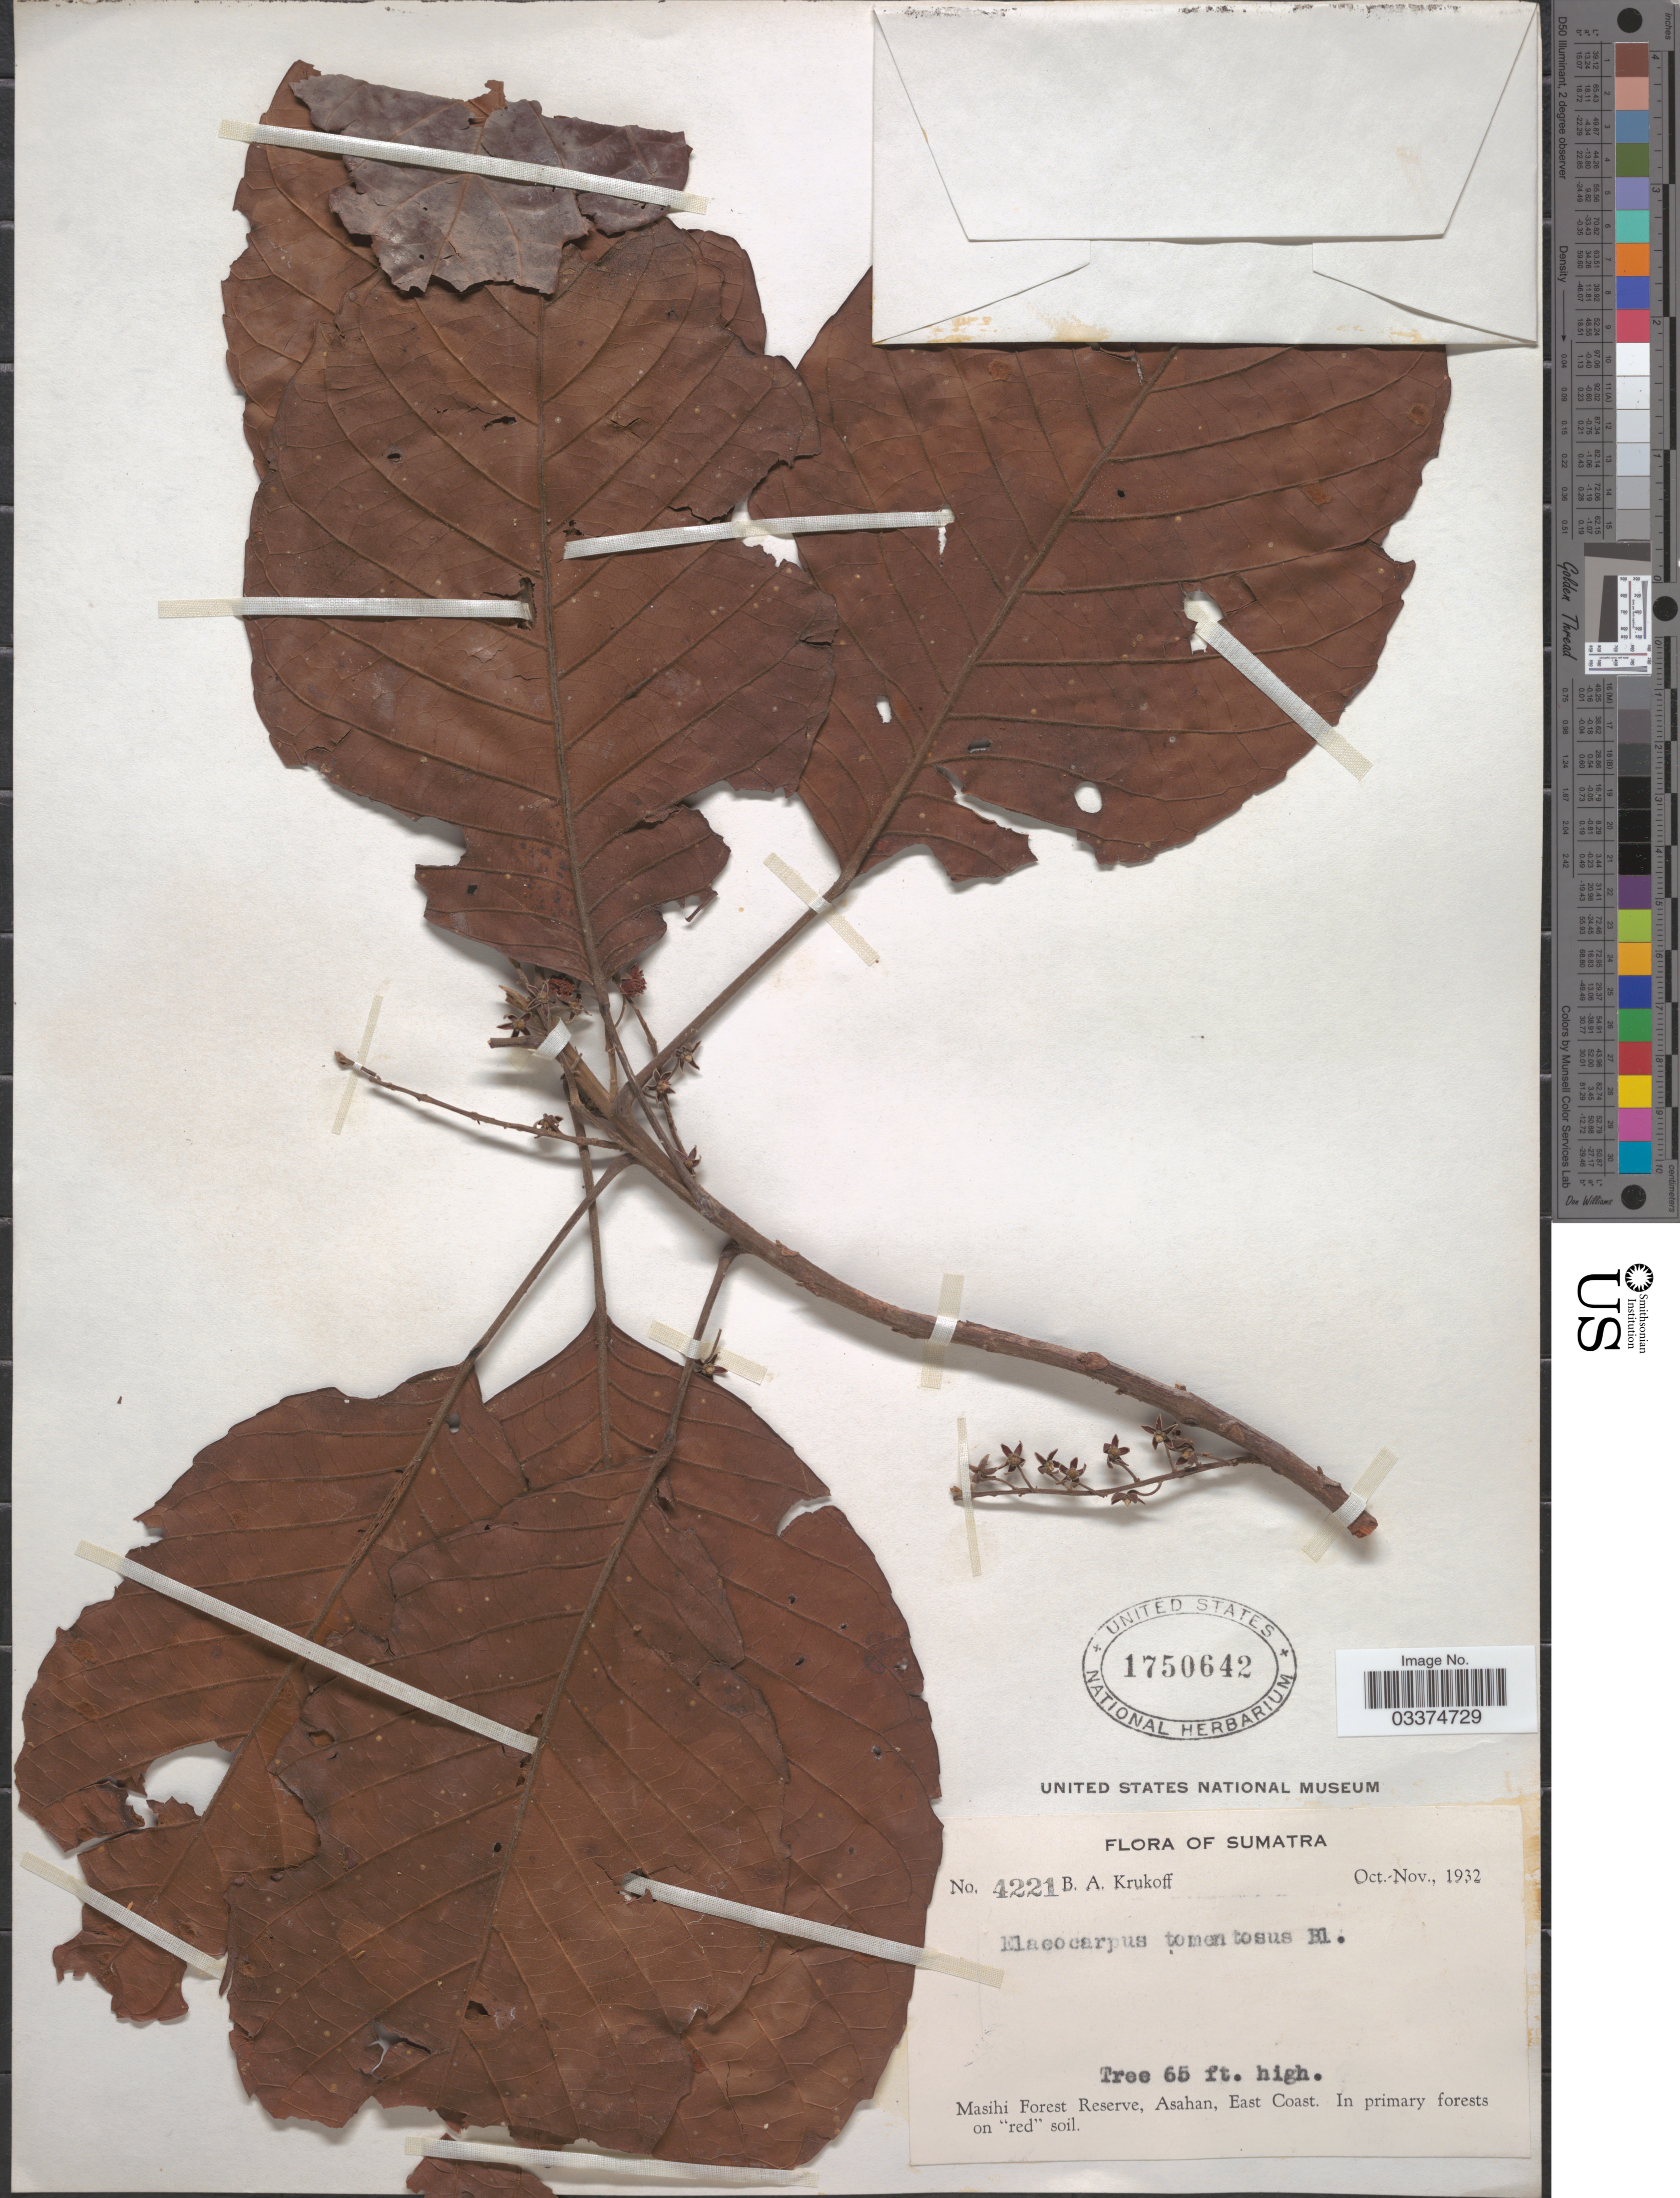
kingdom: Plantae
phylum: Tracheophyta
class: Magnoliopsida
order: Oxalidales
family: Elaeocarpaceae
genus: Elaeocarpus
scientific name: Elaeocarpus stipularis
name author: Blume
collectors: B. A. Krukoff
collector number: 4221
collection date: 1932-10/1932-11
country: Indonesia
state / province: Sumatra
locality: Masihi Forest Reserve, Asahan, East Coast.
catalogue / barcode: US 1750642